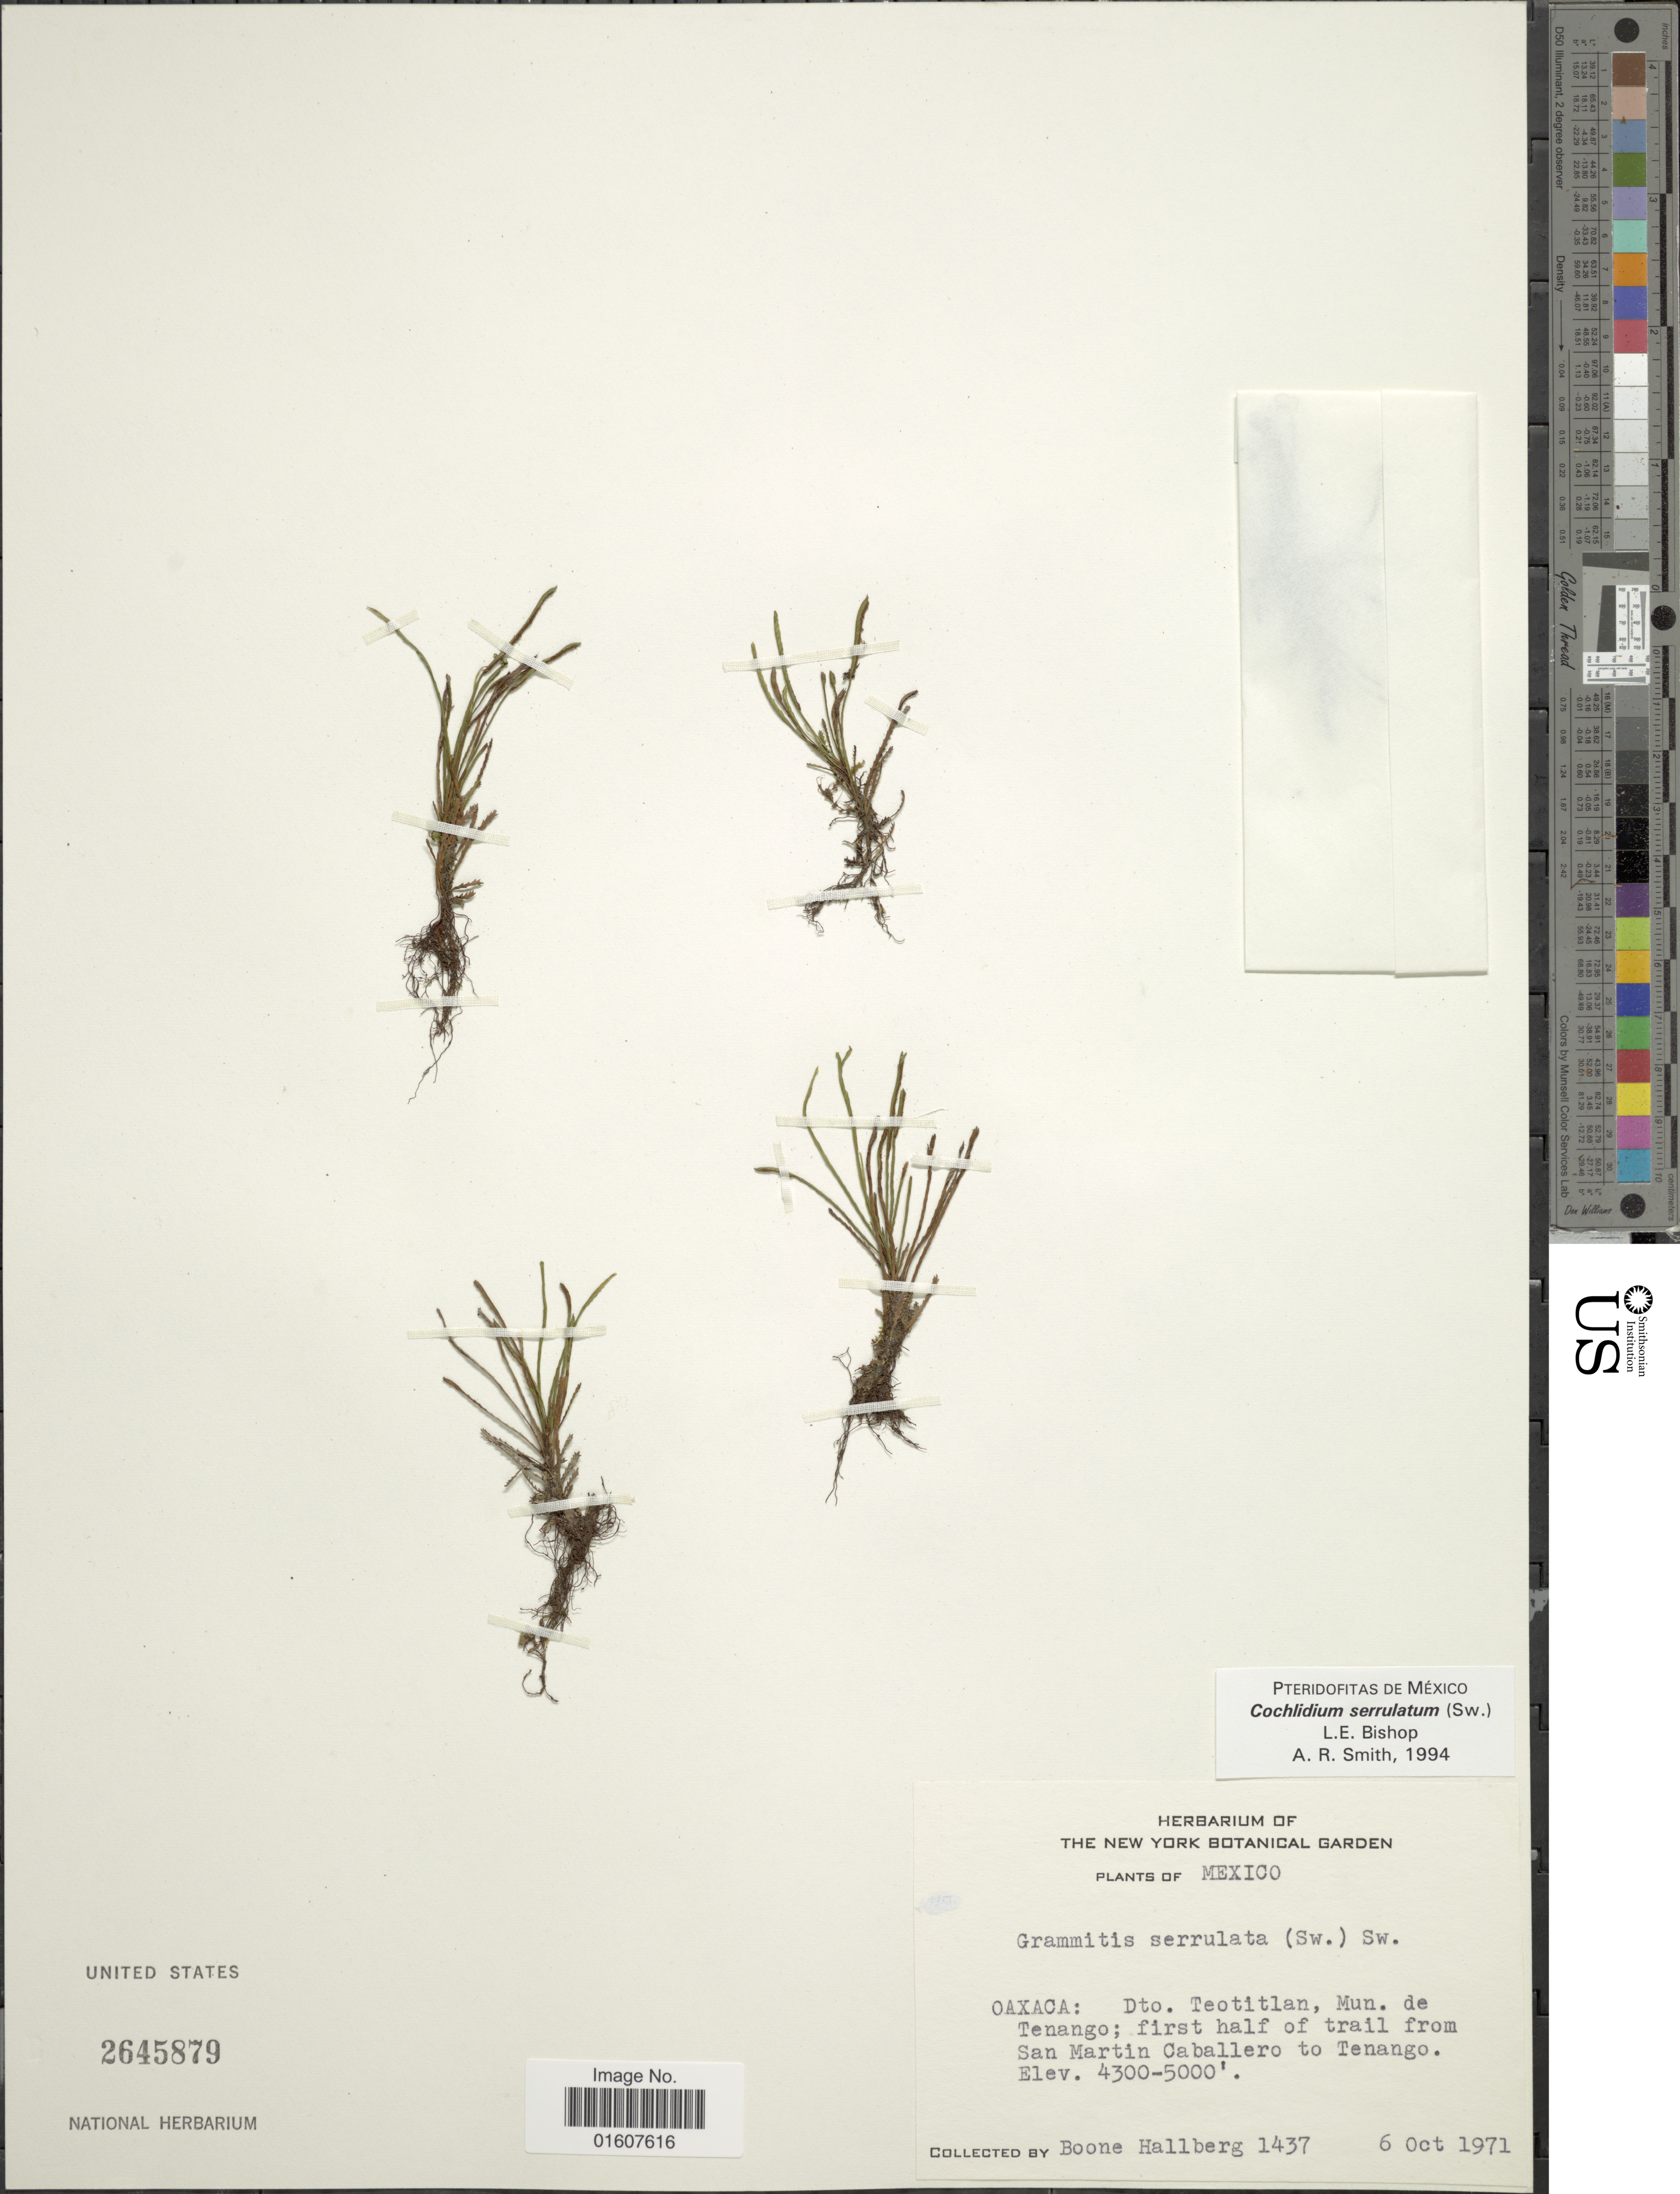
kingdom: Plantae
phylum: Tracheophyta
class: Polypodiopsida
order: Polypodiales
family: Polypodiaceae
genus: Cochlidium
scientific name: Cochlidium serrulatum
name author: (Sw.) L.E. Bishop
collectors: B. Hallberg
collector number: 1437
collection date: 1971-10-06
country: Mexico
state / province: Oaxaca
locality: Dto Teotitlan, Mun de Tenango; first half of trail from San Martin Caballero o Tenango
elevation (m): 1311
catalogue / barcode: US 2645879